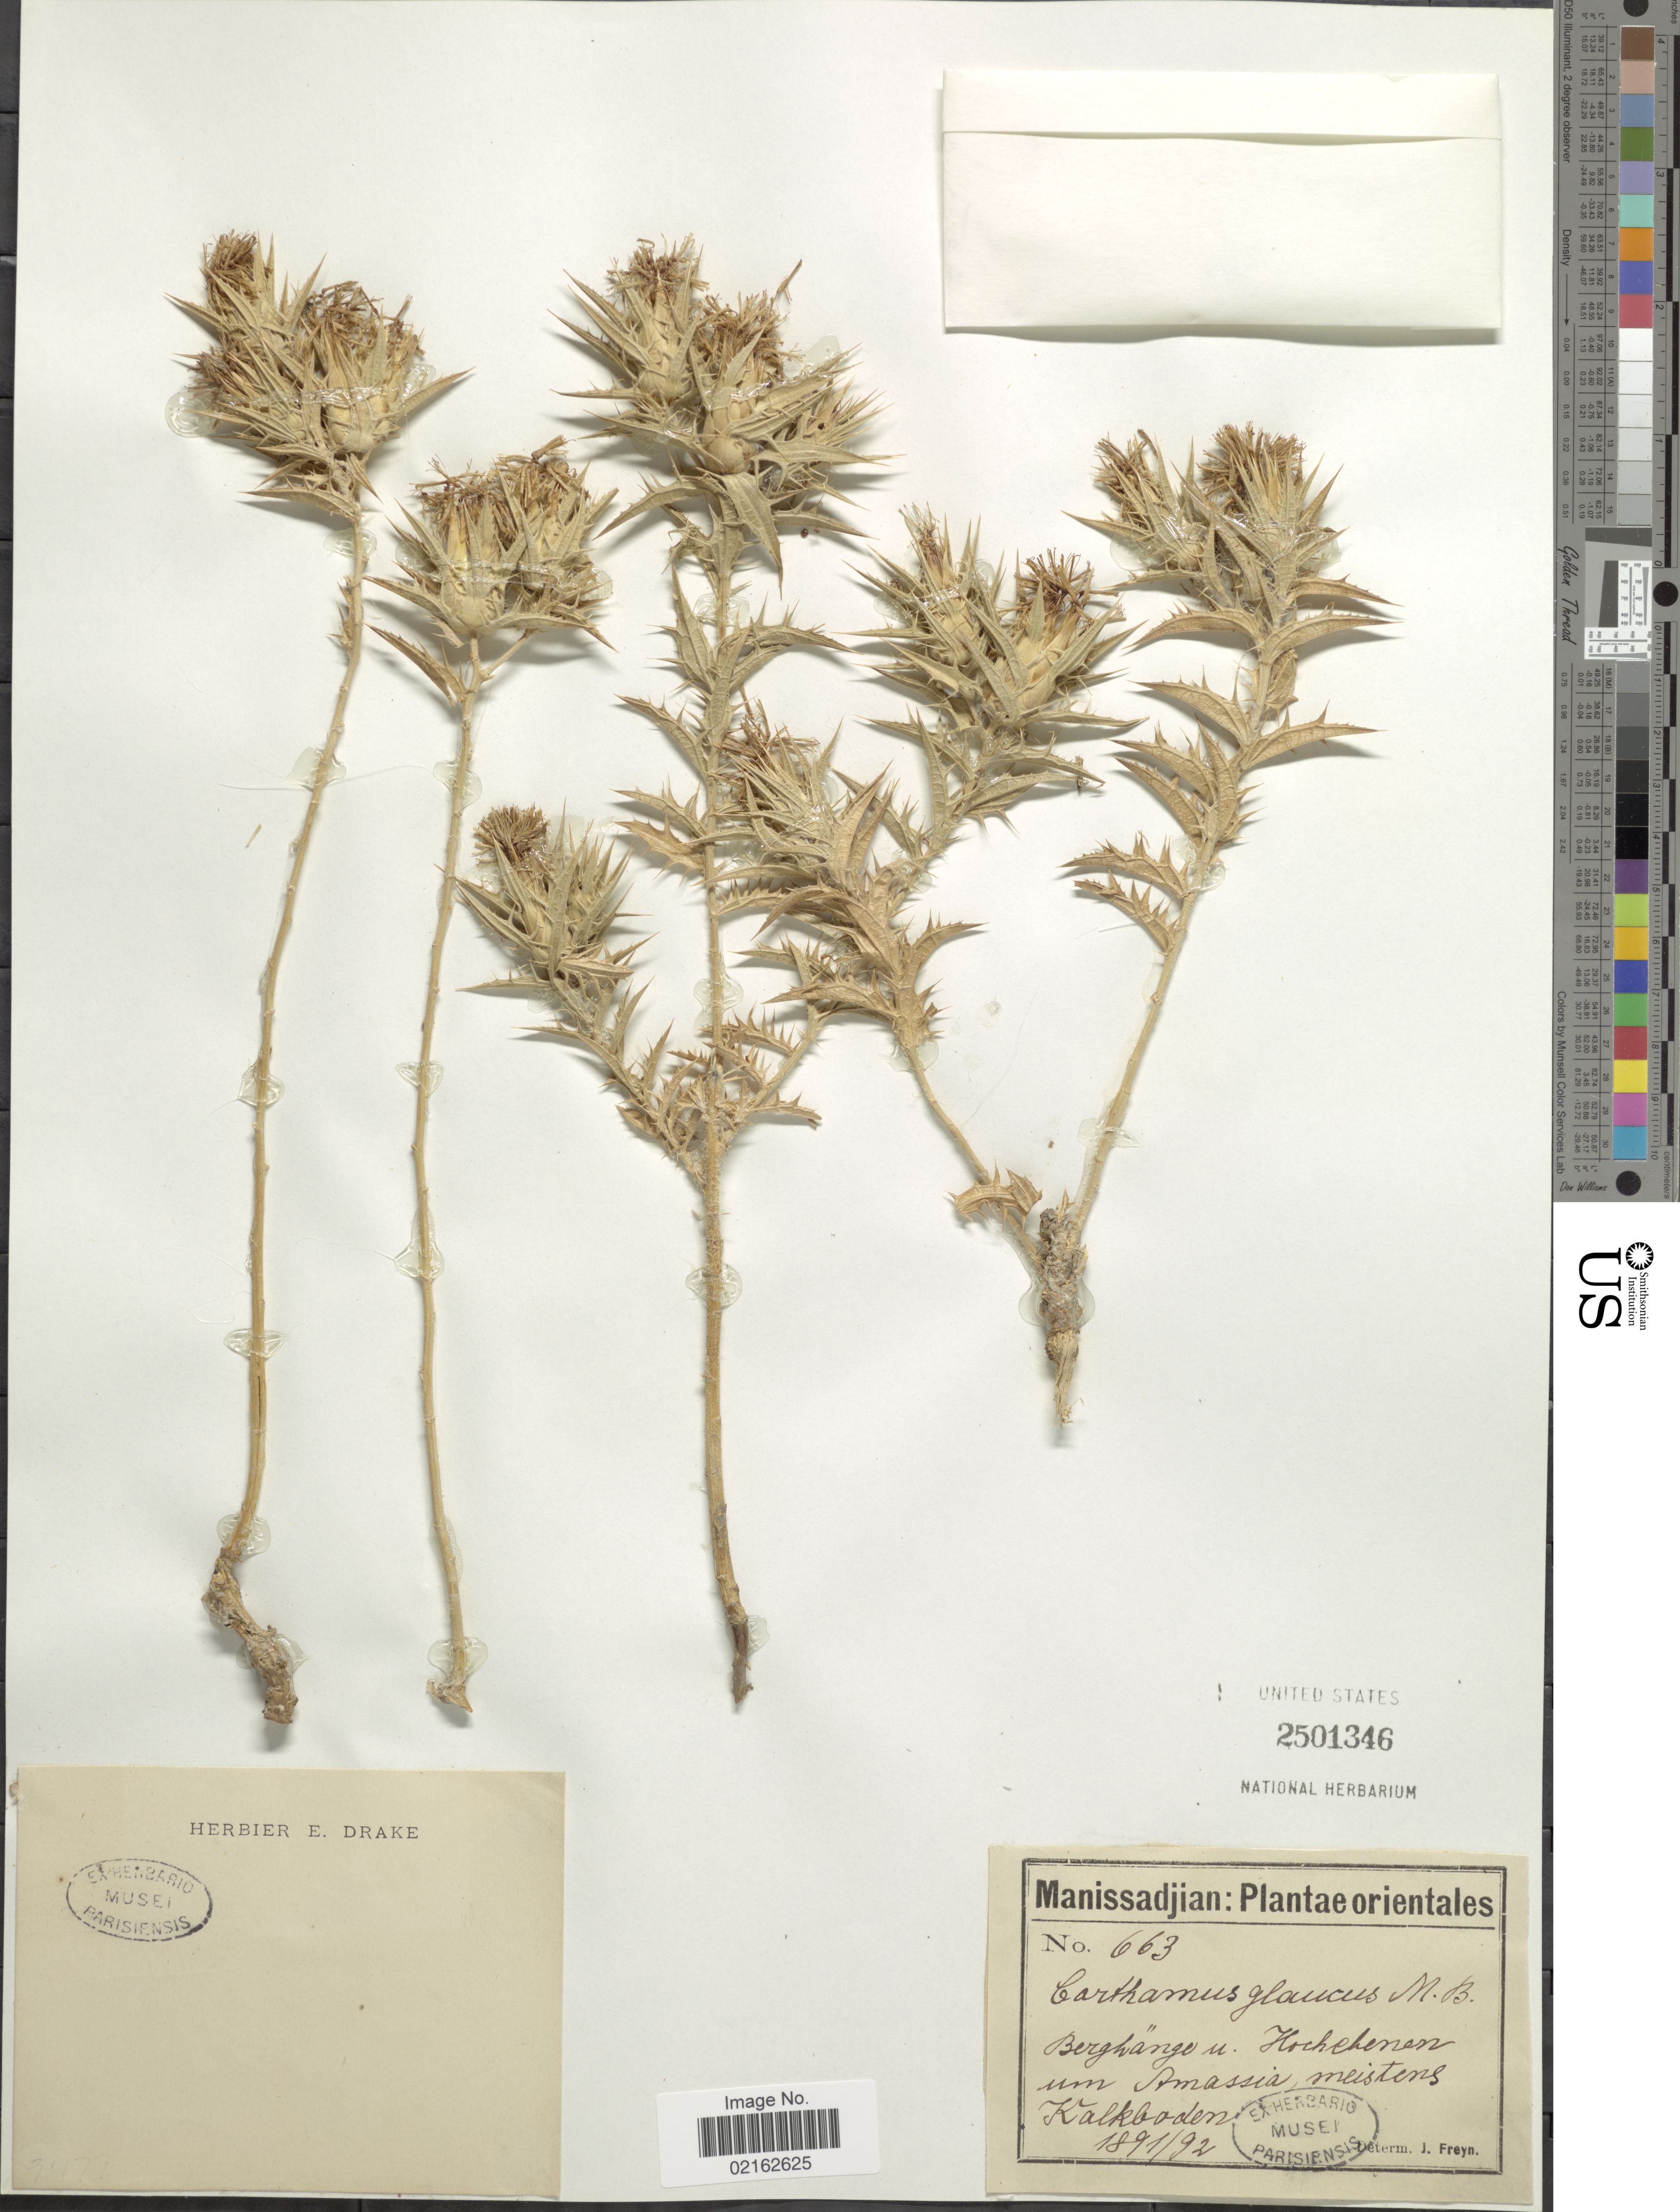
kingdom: Plantae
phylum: Tracheophyta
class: Magnoliopsida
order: Asterales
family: Asteraceae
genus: Carthamus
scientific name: Carthamus glaucus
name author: M. Bieb.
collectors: -. Manissadjian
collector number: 663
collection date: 1891/1892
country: Turkey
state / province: Amasya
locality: Berghange u. Hochehenen um Amassia [interpreted]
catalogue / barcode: US 2501346